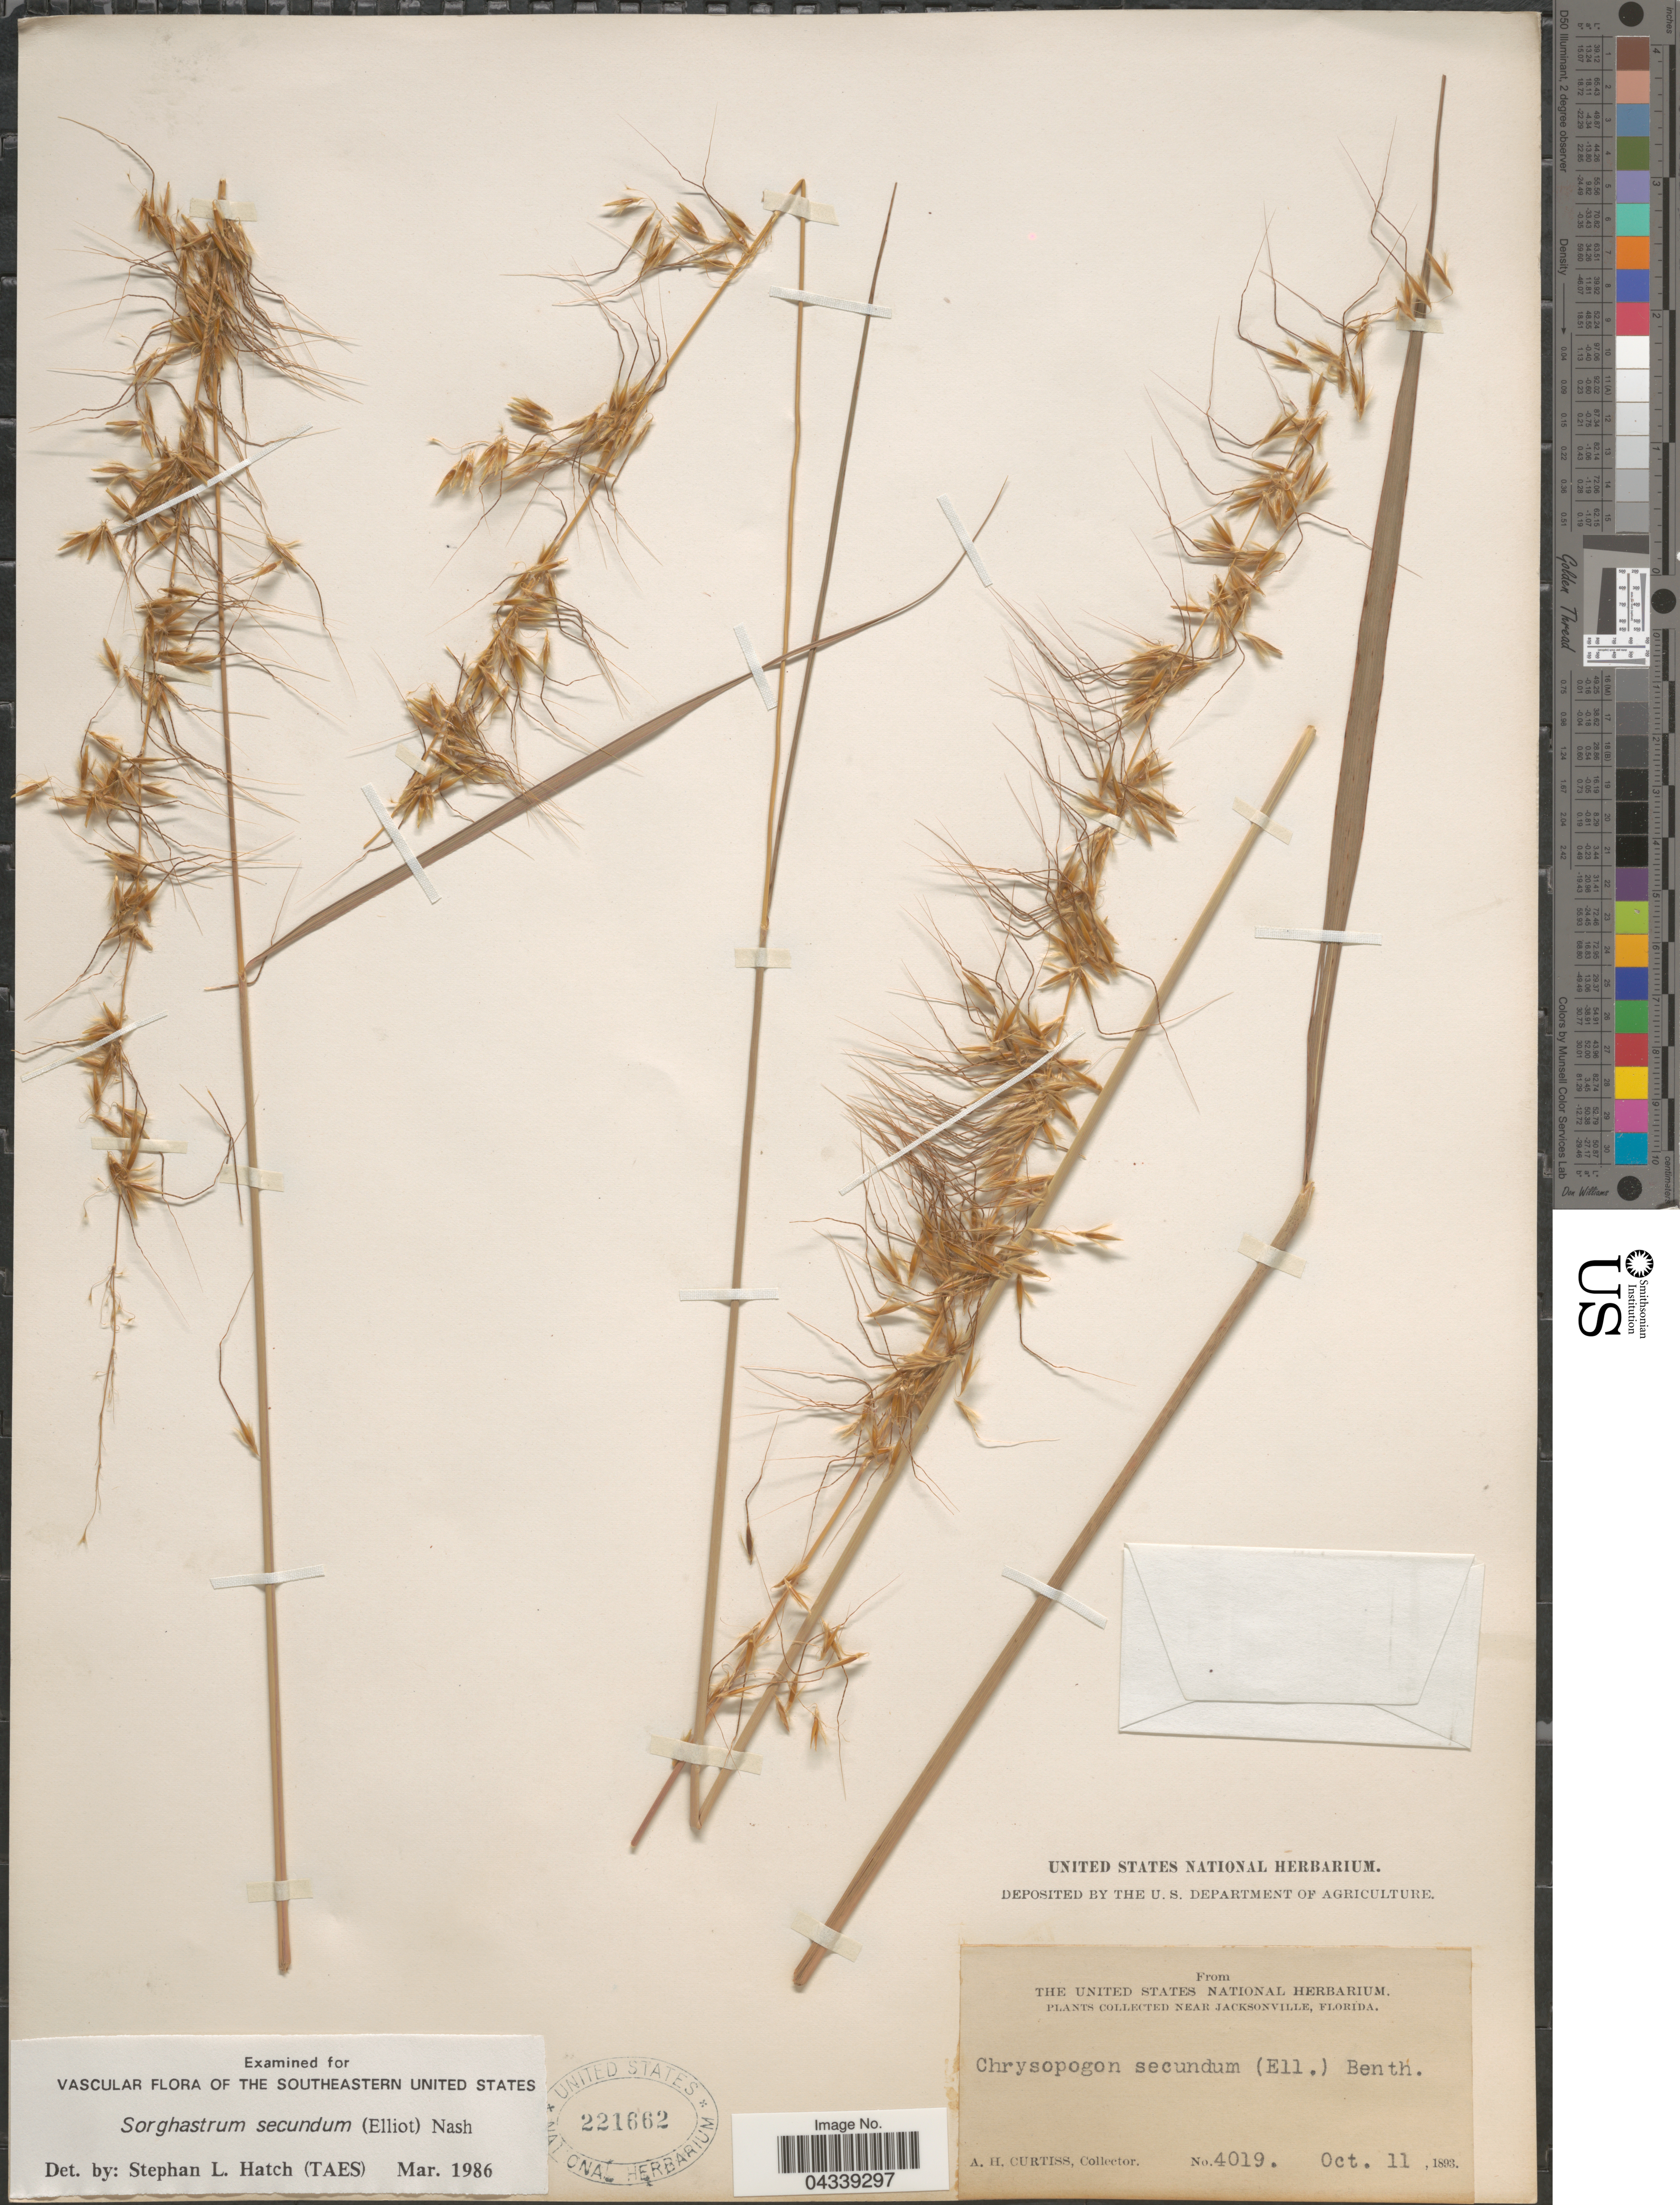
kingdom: Plantae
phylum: Tracheophyta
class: Liliopsida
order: Poales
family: Poaceae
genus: Sorghastrum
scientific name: Sorghastrum secundum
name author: (Elliott) Nash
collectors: A. H. Curtiss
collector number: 4019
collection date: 1893-10-11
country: United States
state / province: Florida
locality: Near Jacksonville.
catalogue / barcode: US 221662